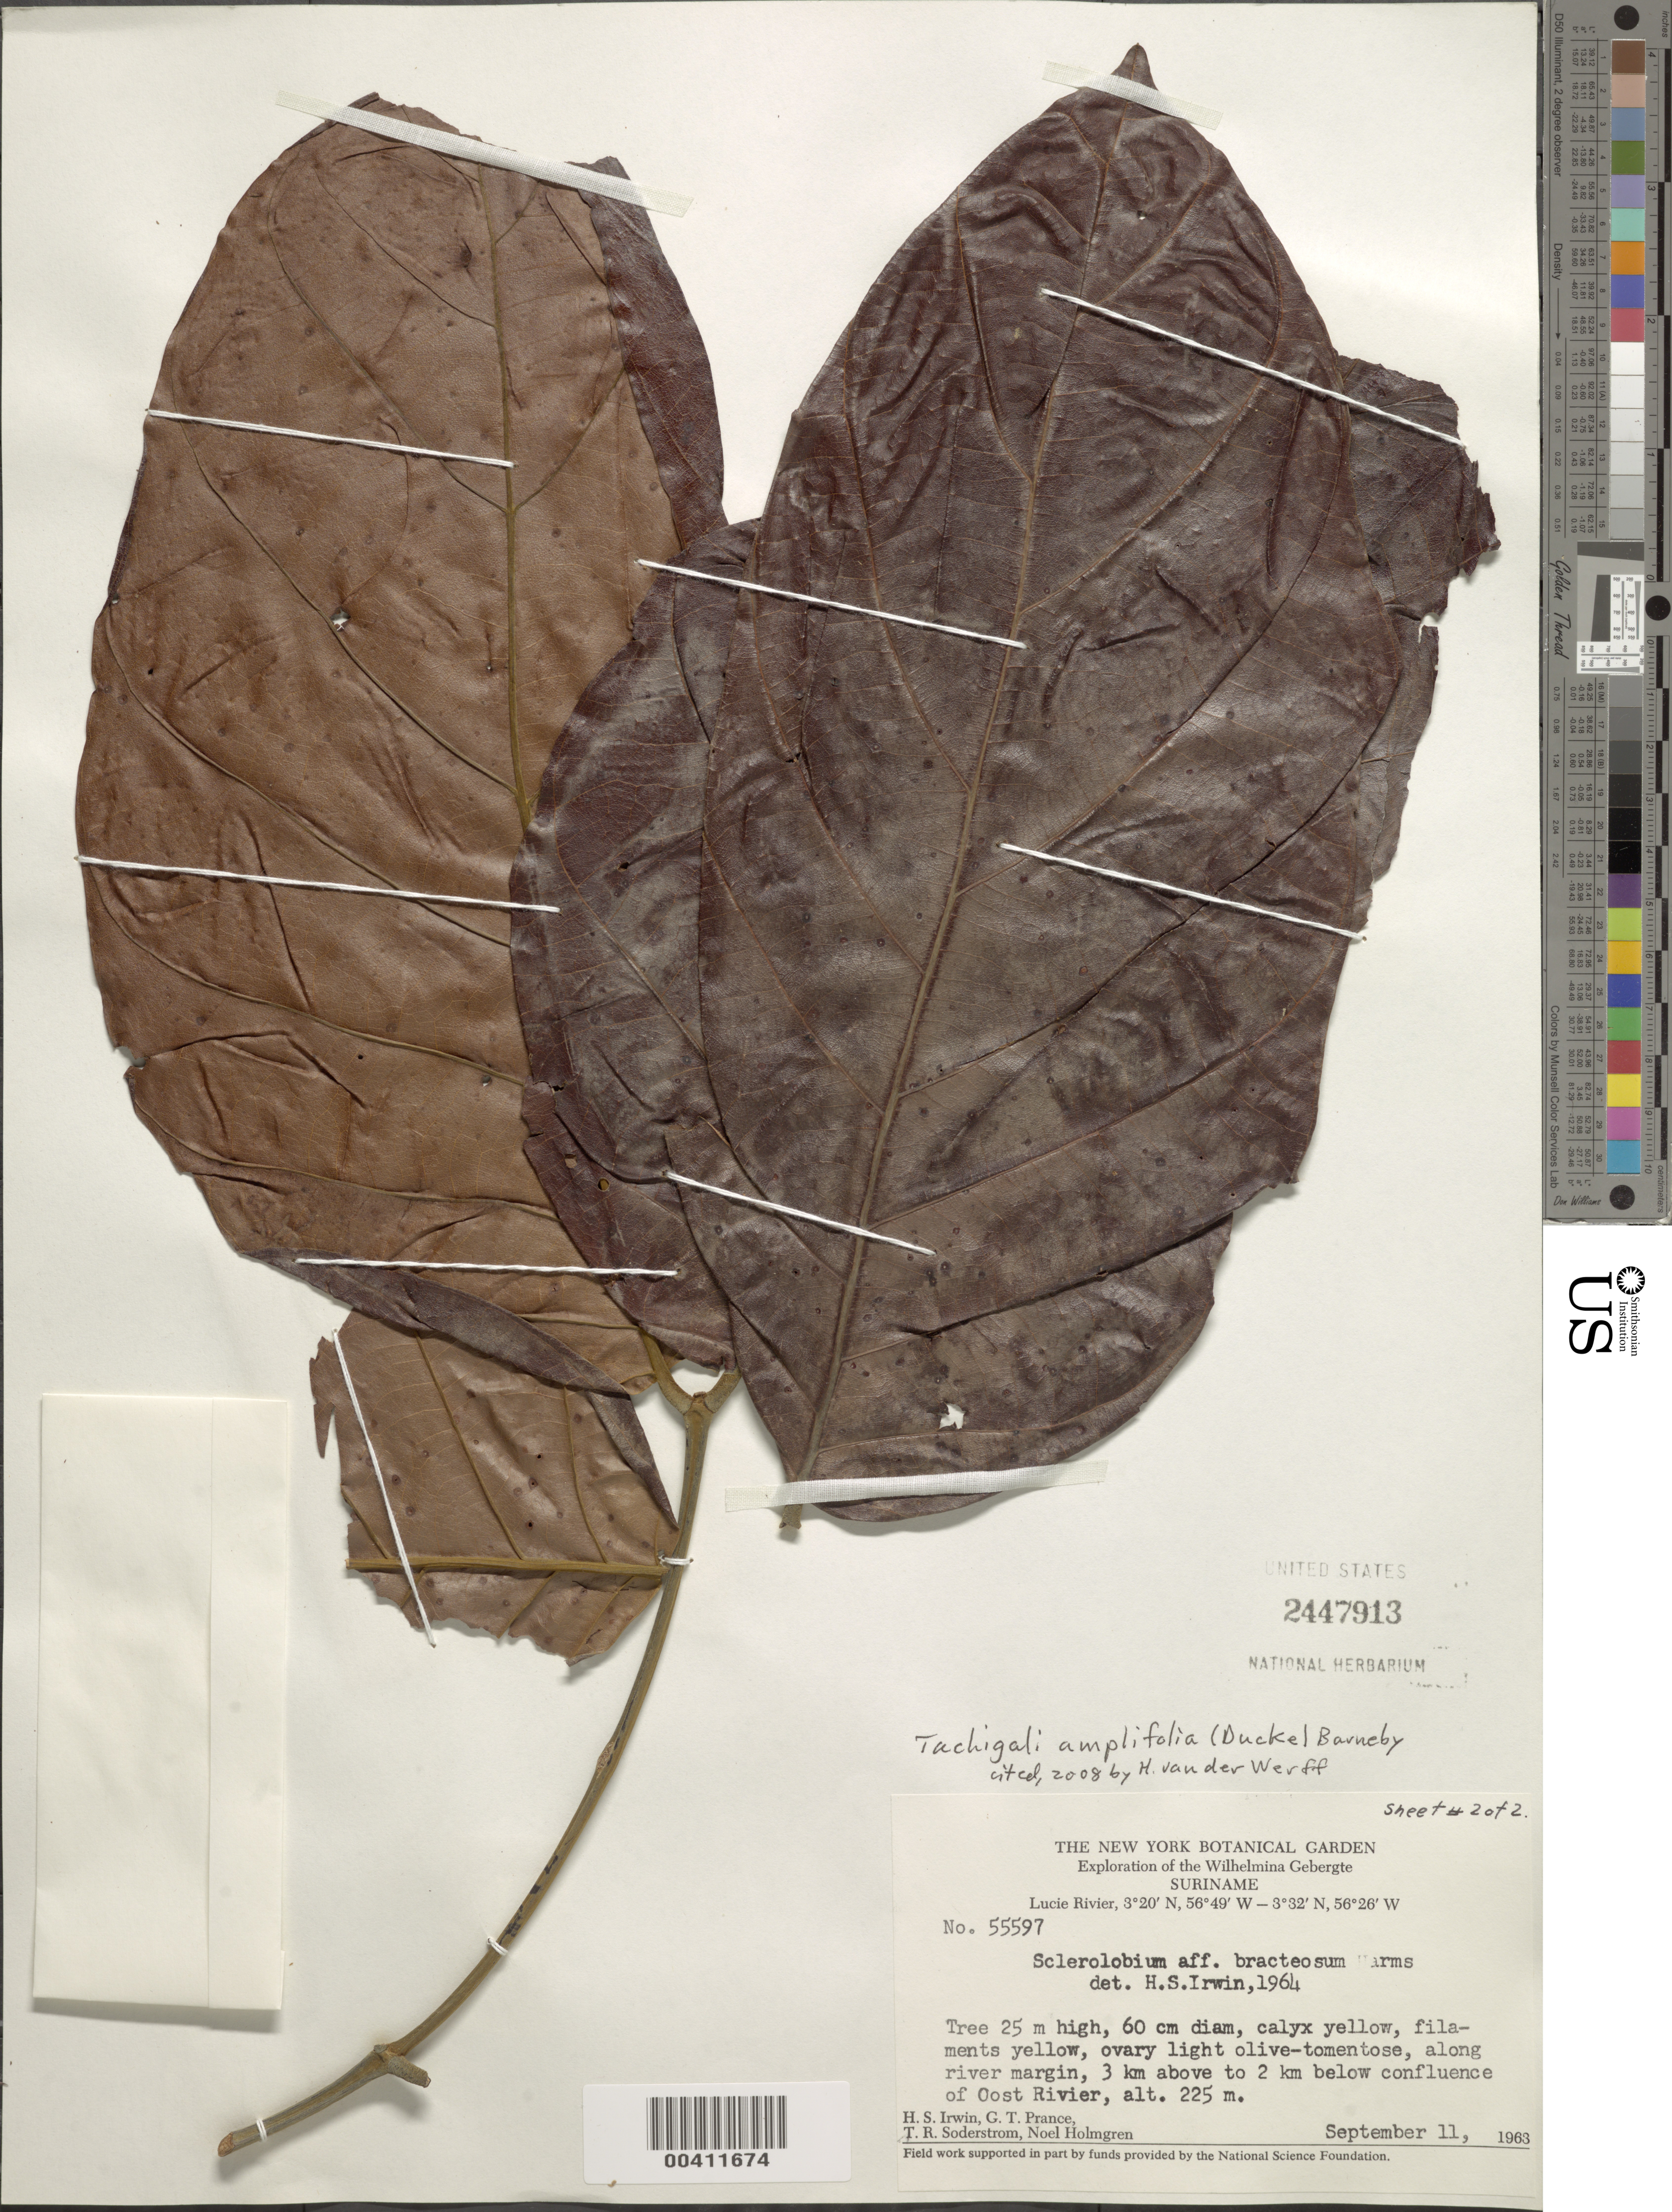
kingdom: Plantae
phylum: Tracheophyta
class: Magnoliopsida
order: Fabales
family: Fabaceae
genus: Tachigali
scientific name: Tachigali amplifolia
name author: (Ducke) Barneby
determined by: van der Werff, H., (MO), Missouri Botanical Garden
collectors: H. Irwin, G. T. Prance, T. R. Soderstrom & N. H. Holmgren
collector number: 55597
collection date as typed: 11 Sep 1963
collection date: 1963-09-11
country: Suriname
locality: Lucie river, 3 km above to 2 km below confluence of oost river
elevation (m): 225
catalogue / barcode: US 2447913